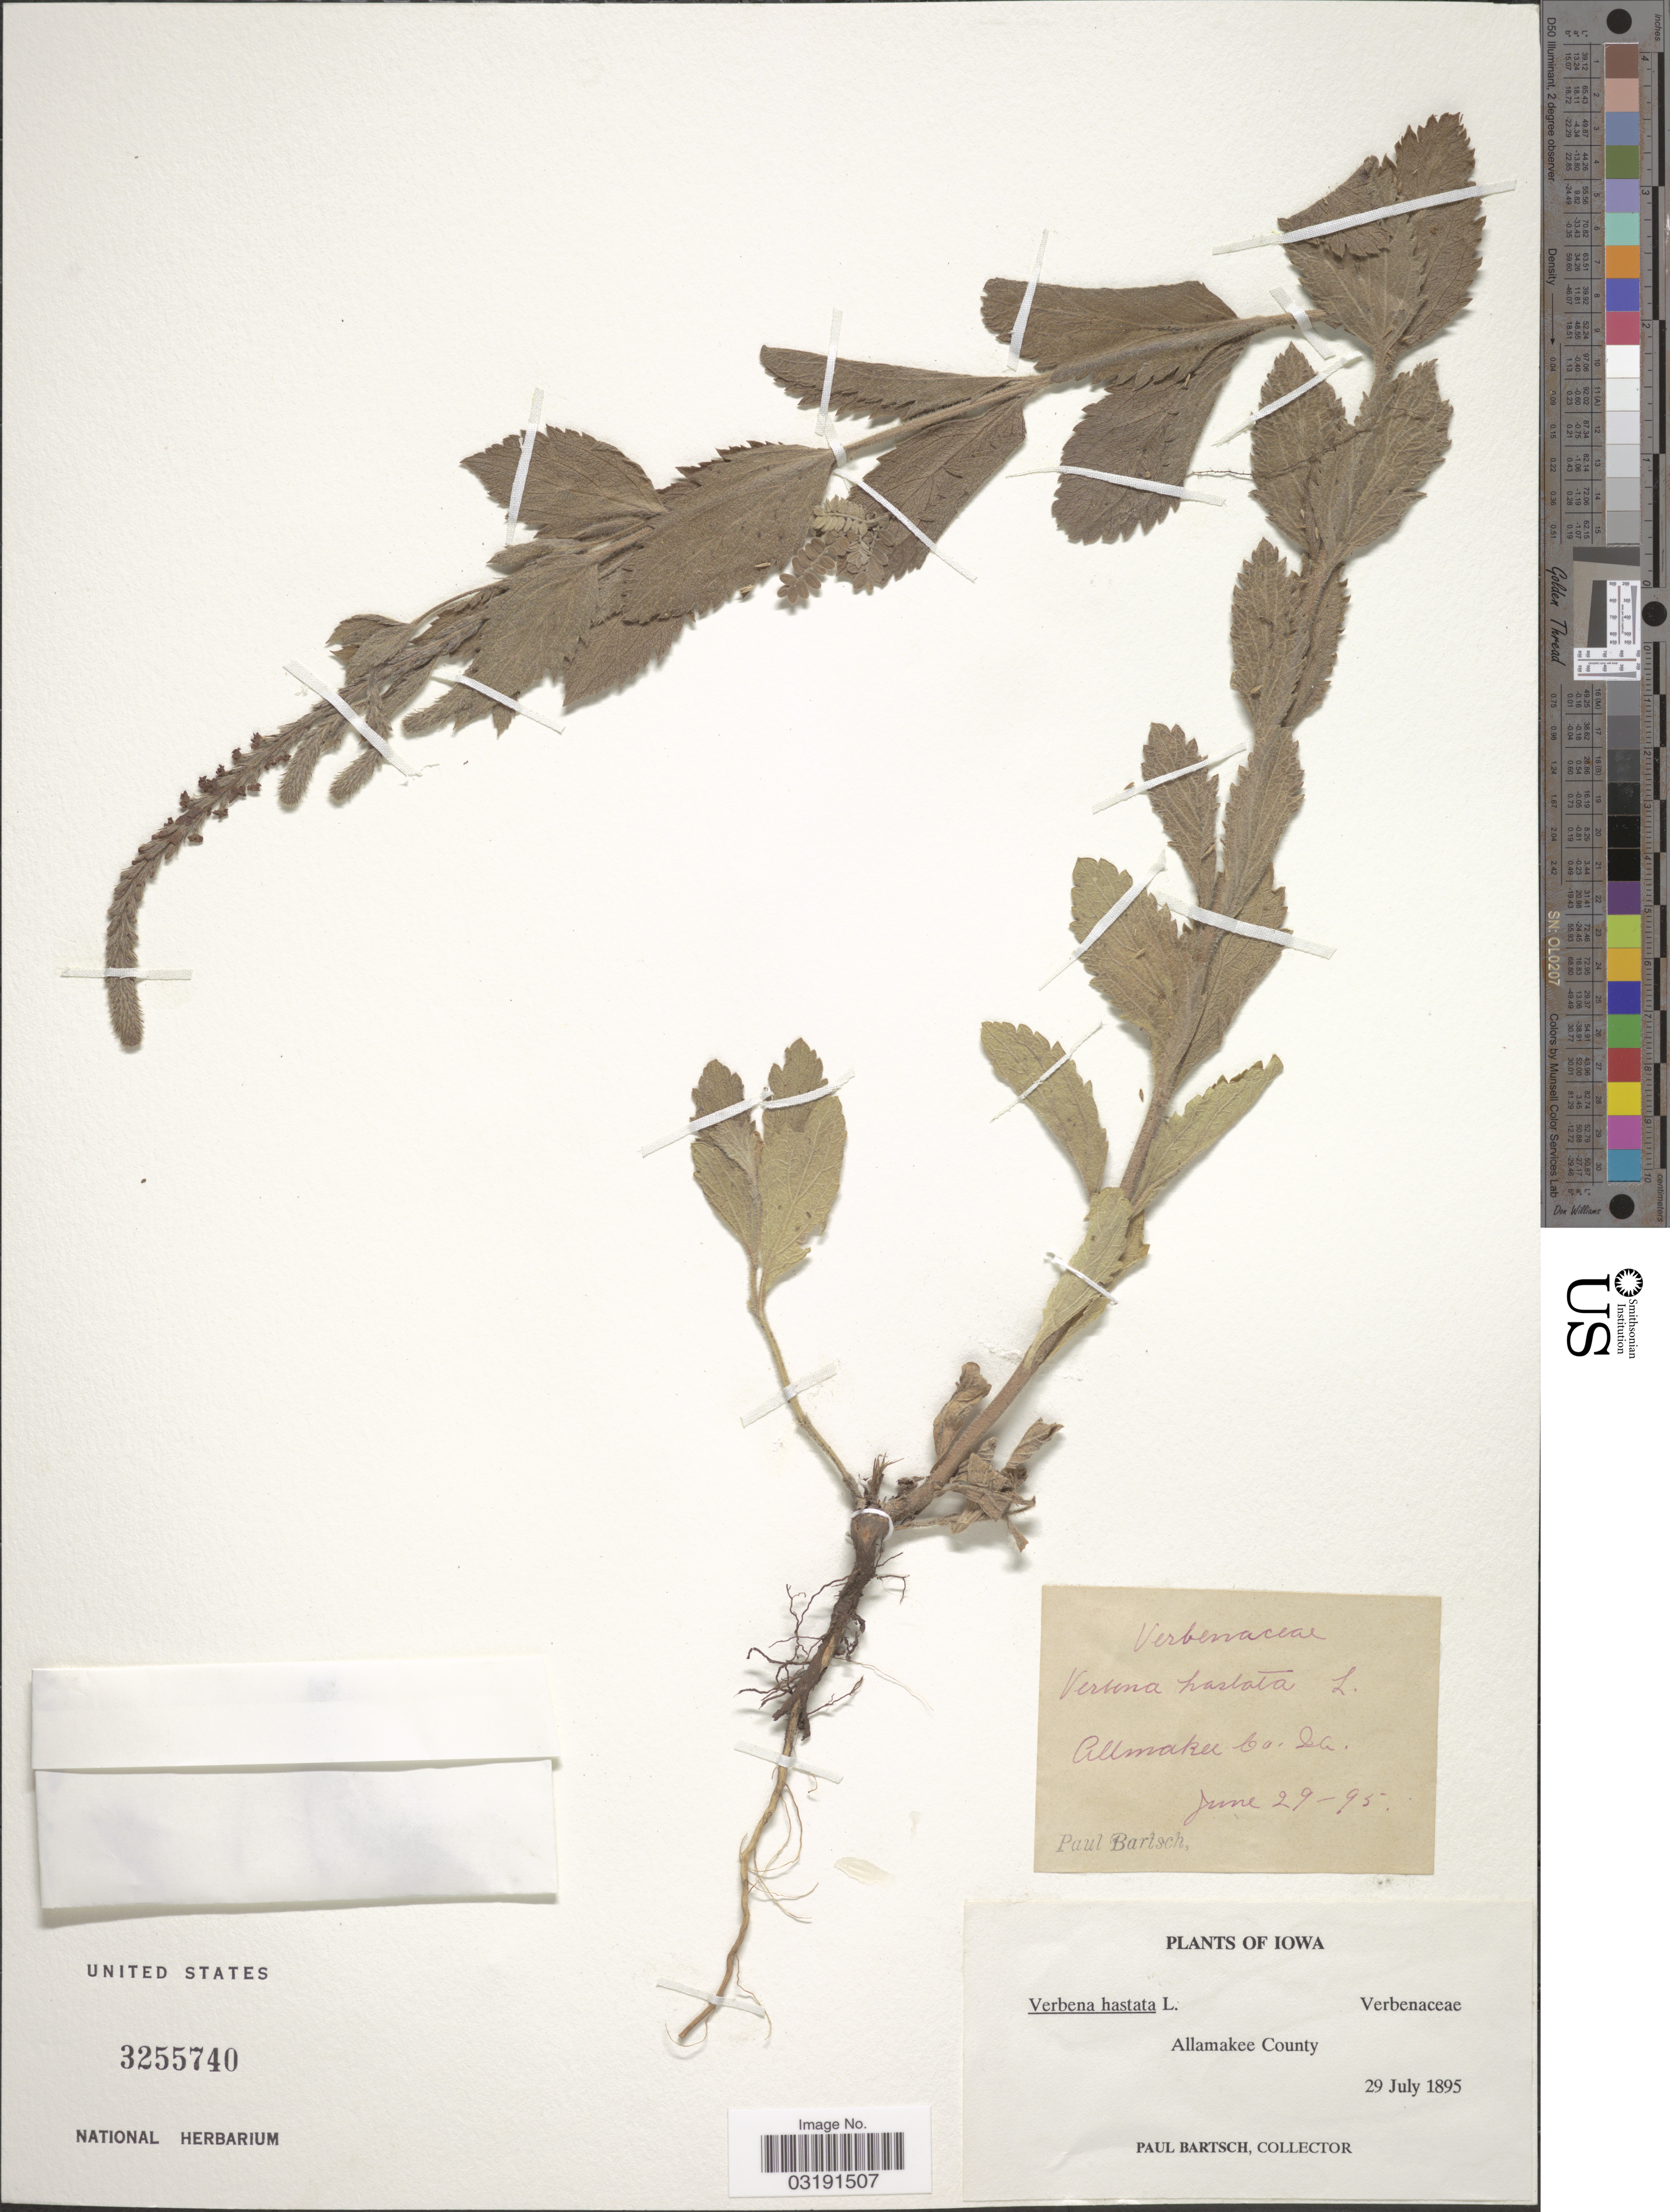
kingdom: Plantae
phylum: Tracheophyta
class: Magnoliopsida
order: Lamiales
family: Verbenaceae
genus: Verbena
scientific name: Verbena hastata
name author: L.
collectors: P. Bartsch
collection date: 1895-07-29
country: United States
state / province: Iowa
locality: Allamakee County.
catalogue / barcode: US 3255740